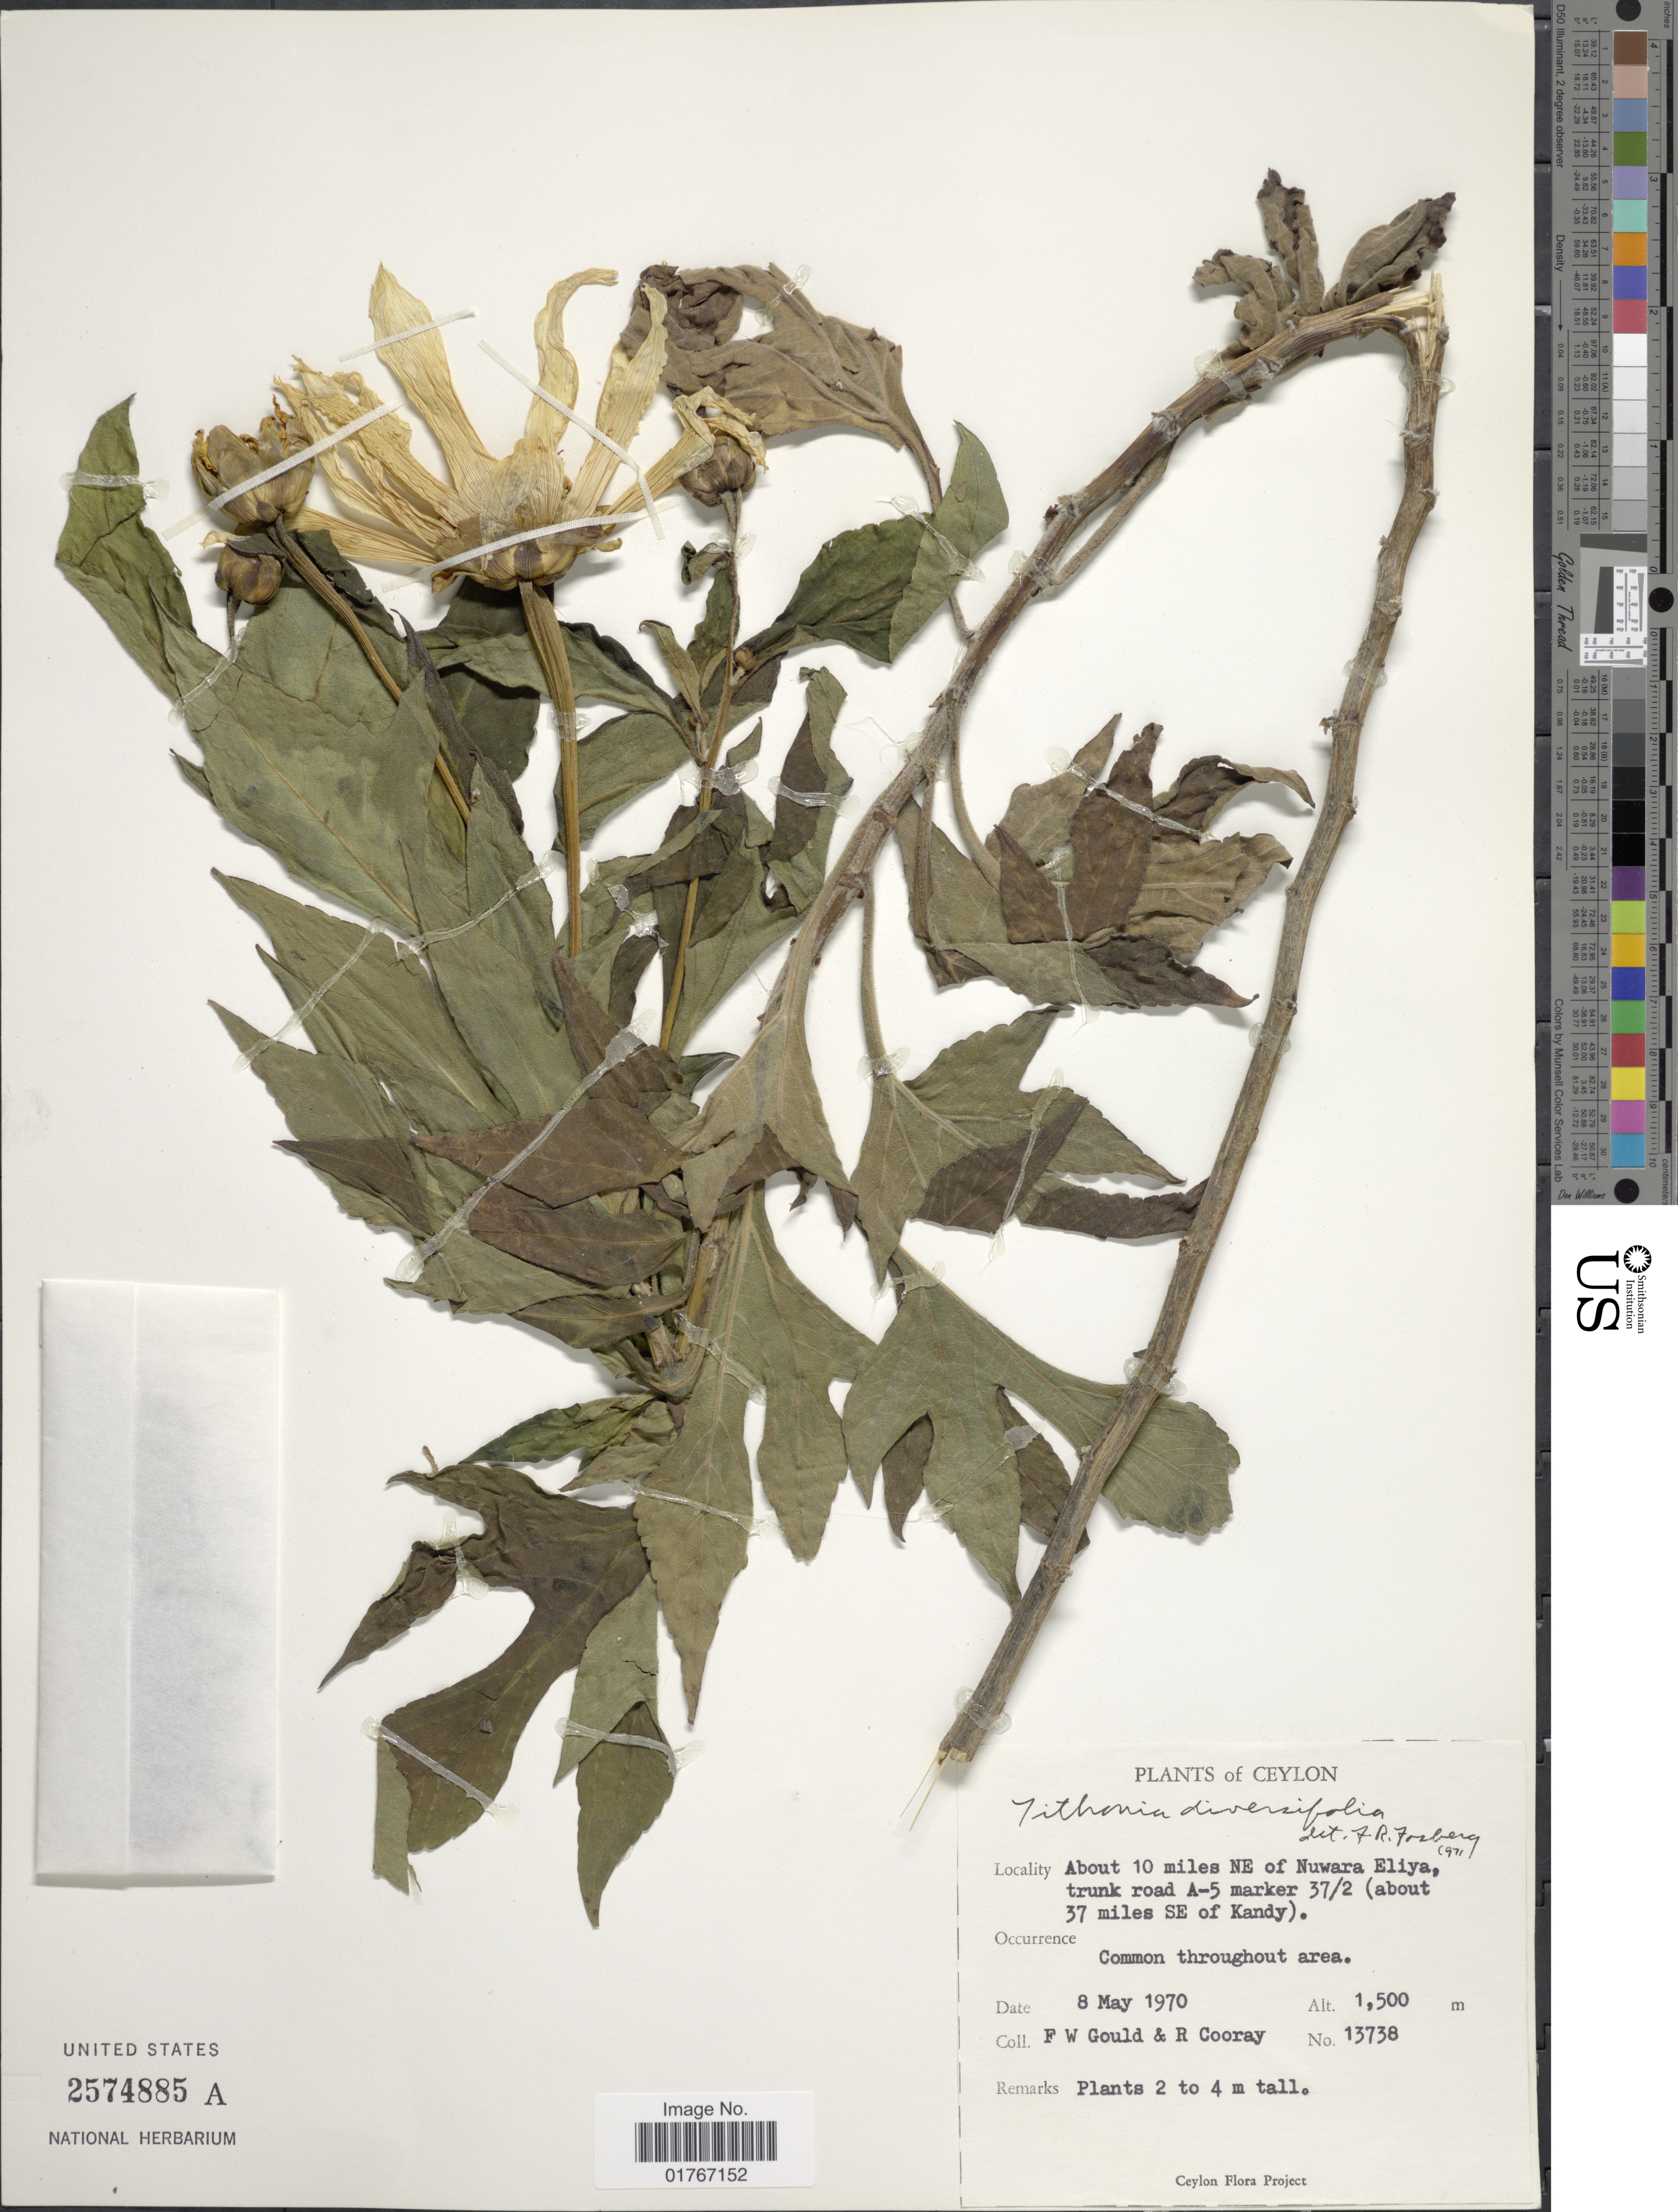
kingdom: Plantae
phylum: Tracheophyta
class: Magnoliopsida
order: Asterales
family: Asteraceae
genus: Tithonia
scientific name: Tithonia diversifolia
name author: (Hemsl.) A. Gray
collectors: F. W. Gould & R. Cooray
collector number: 13738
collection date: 1970-05-08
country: Sri Lanka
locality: Ceylon, About 10 miles NE of Nuwara Eliya, trunk road A-5 marker 37/2 (about 37 miles SE of Kandy)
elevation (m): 1500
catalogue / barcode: US 2574885A